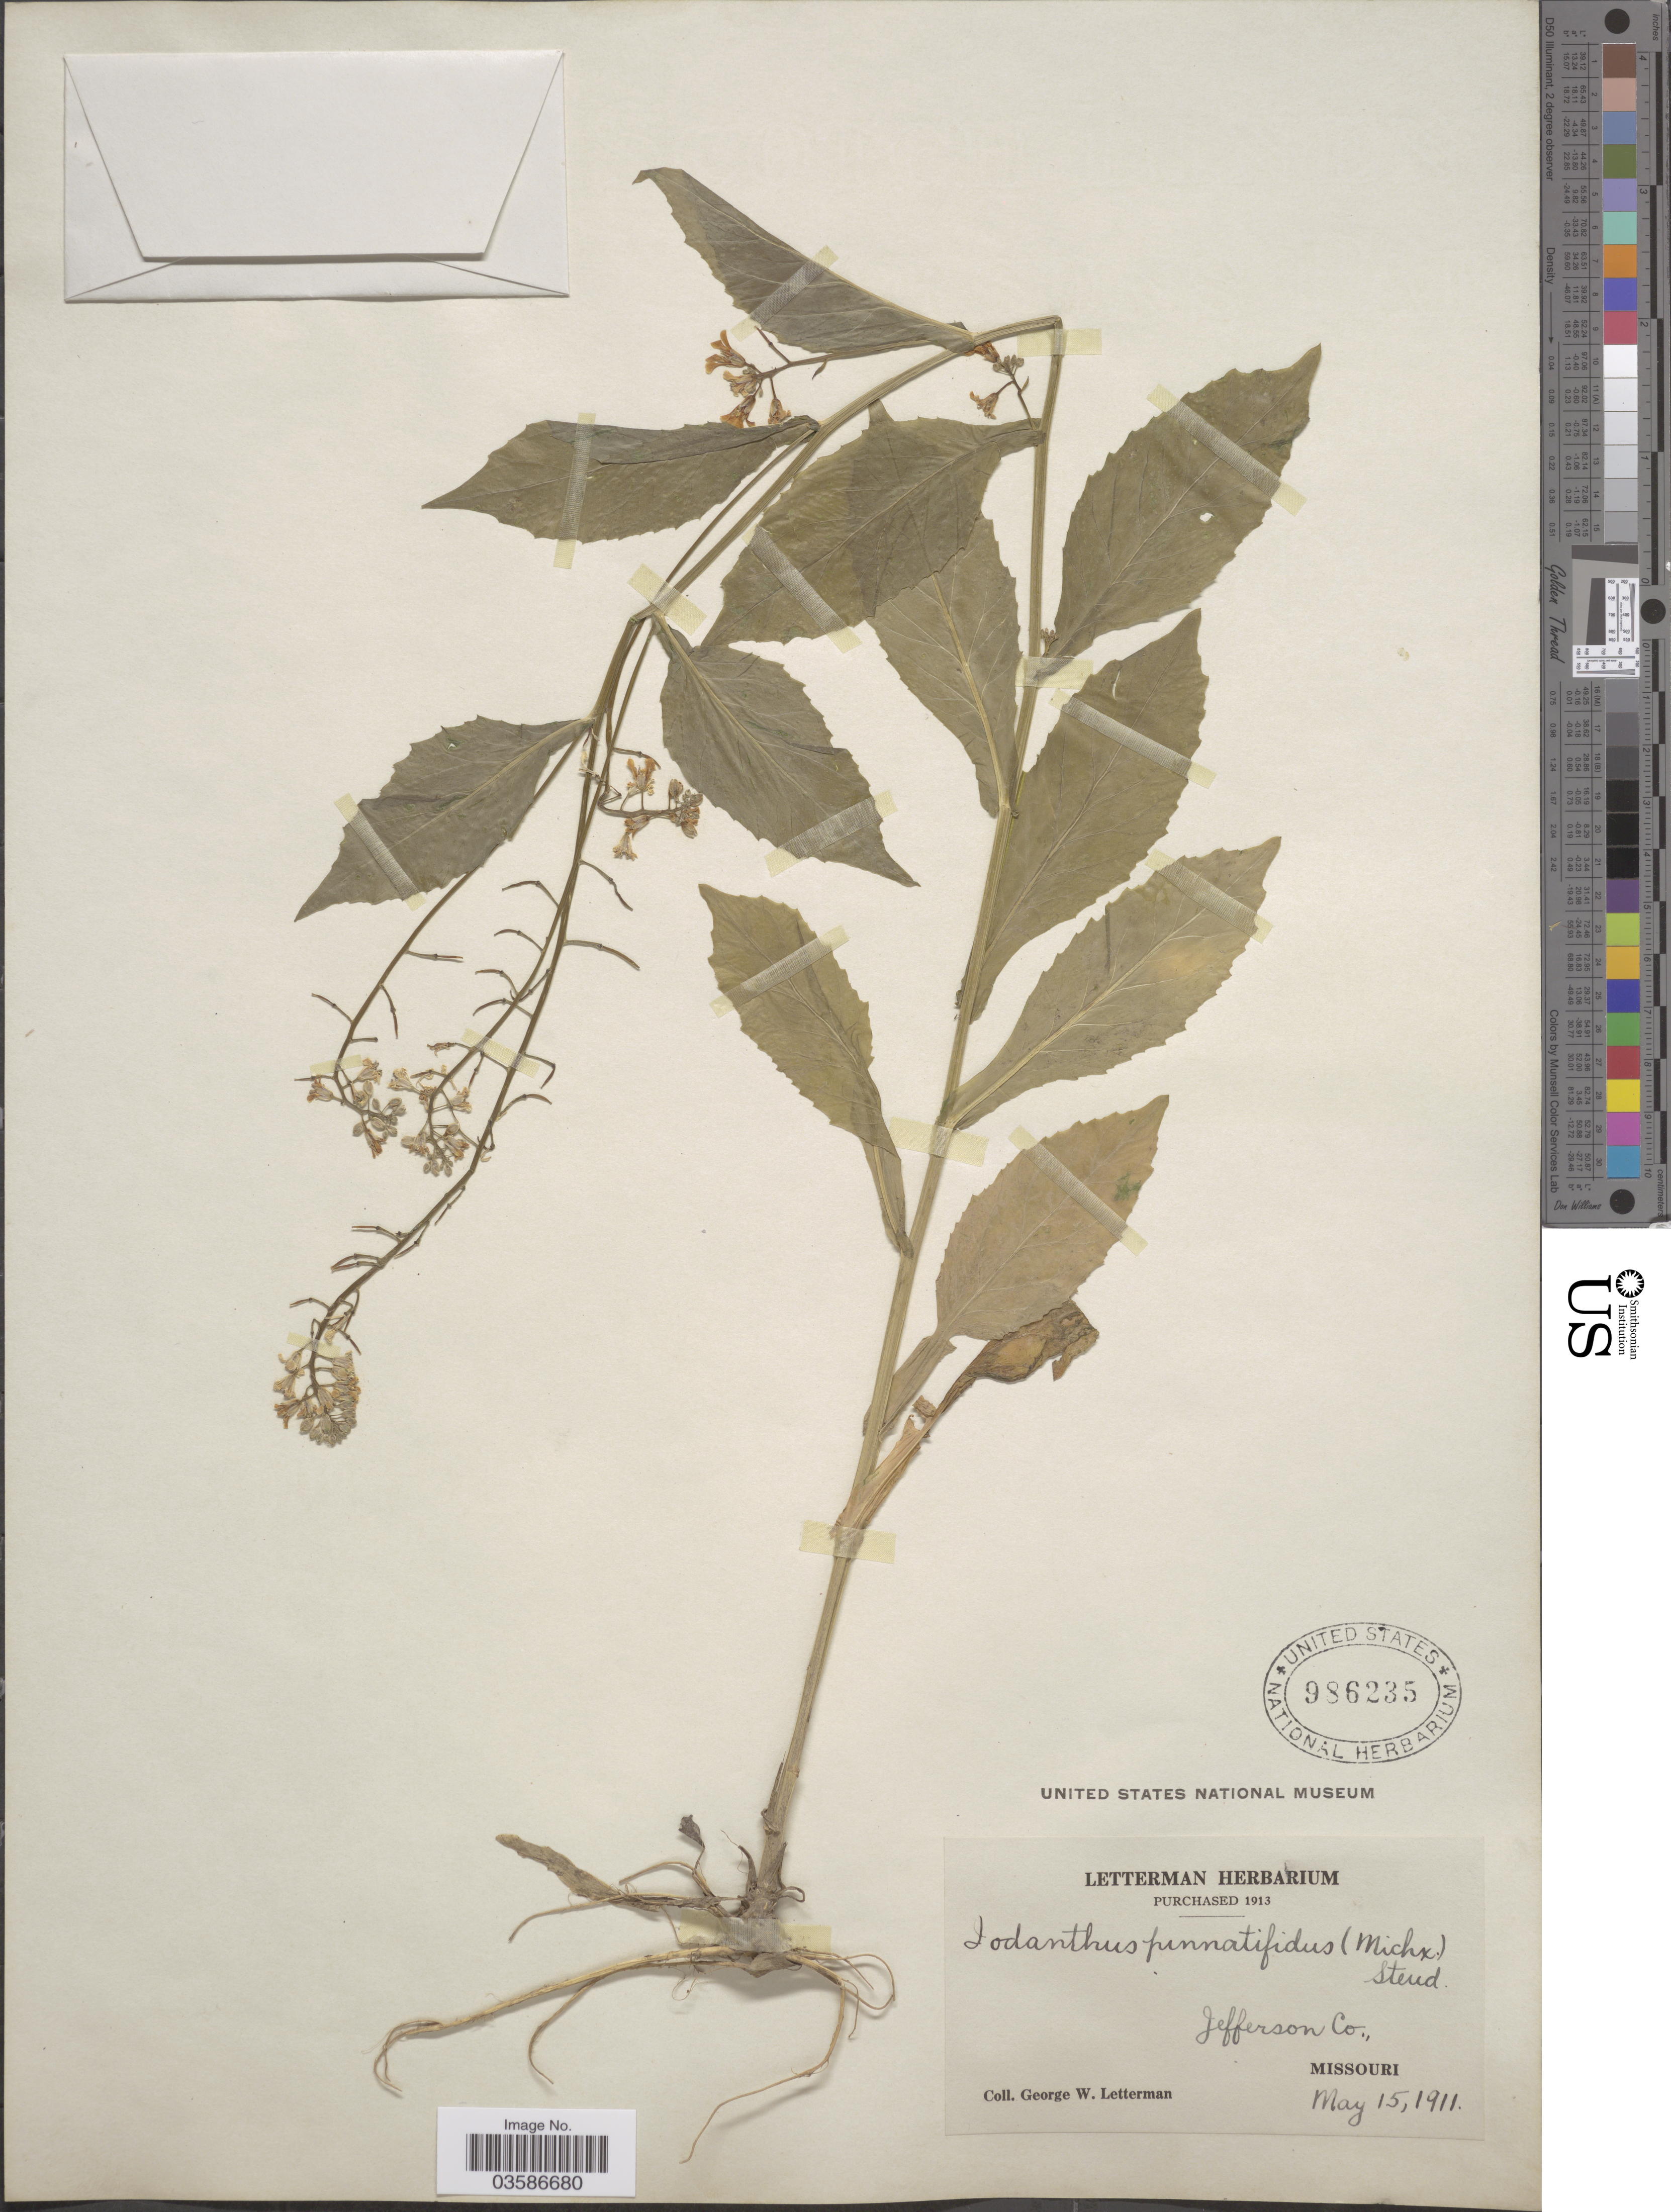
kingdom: Plantae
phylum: Tracheophyta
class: Magnoliopsida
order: Brassicales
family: Brassicaceae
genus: Iodanthus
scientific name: Iodanthus pinnatifidus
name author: (Michx.) Steud.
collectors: G. W. Letterman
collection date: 1911-05-15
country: United States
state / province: Missouri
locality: Jefferson Co.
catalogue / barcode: US 986235